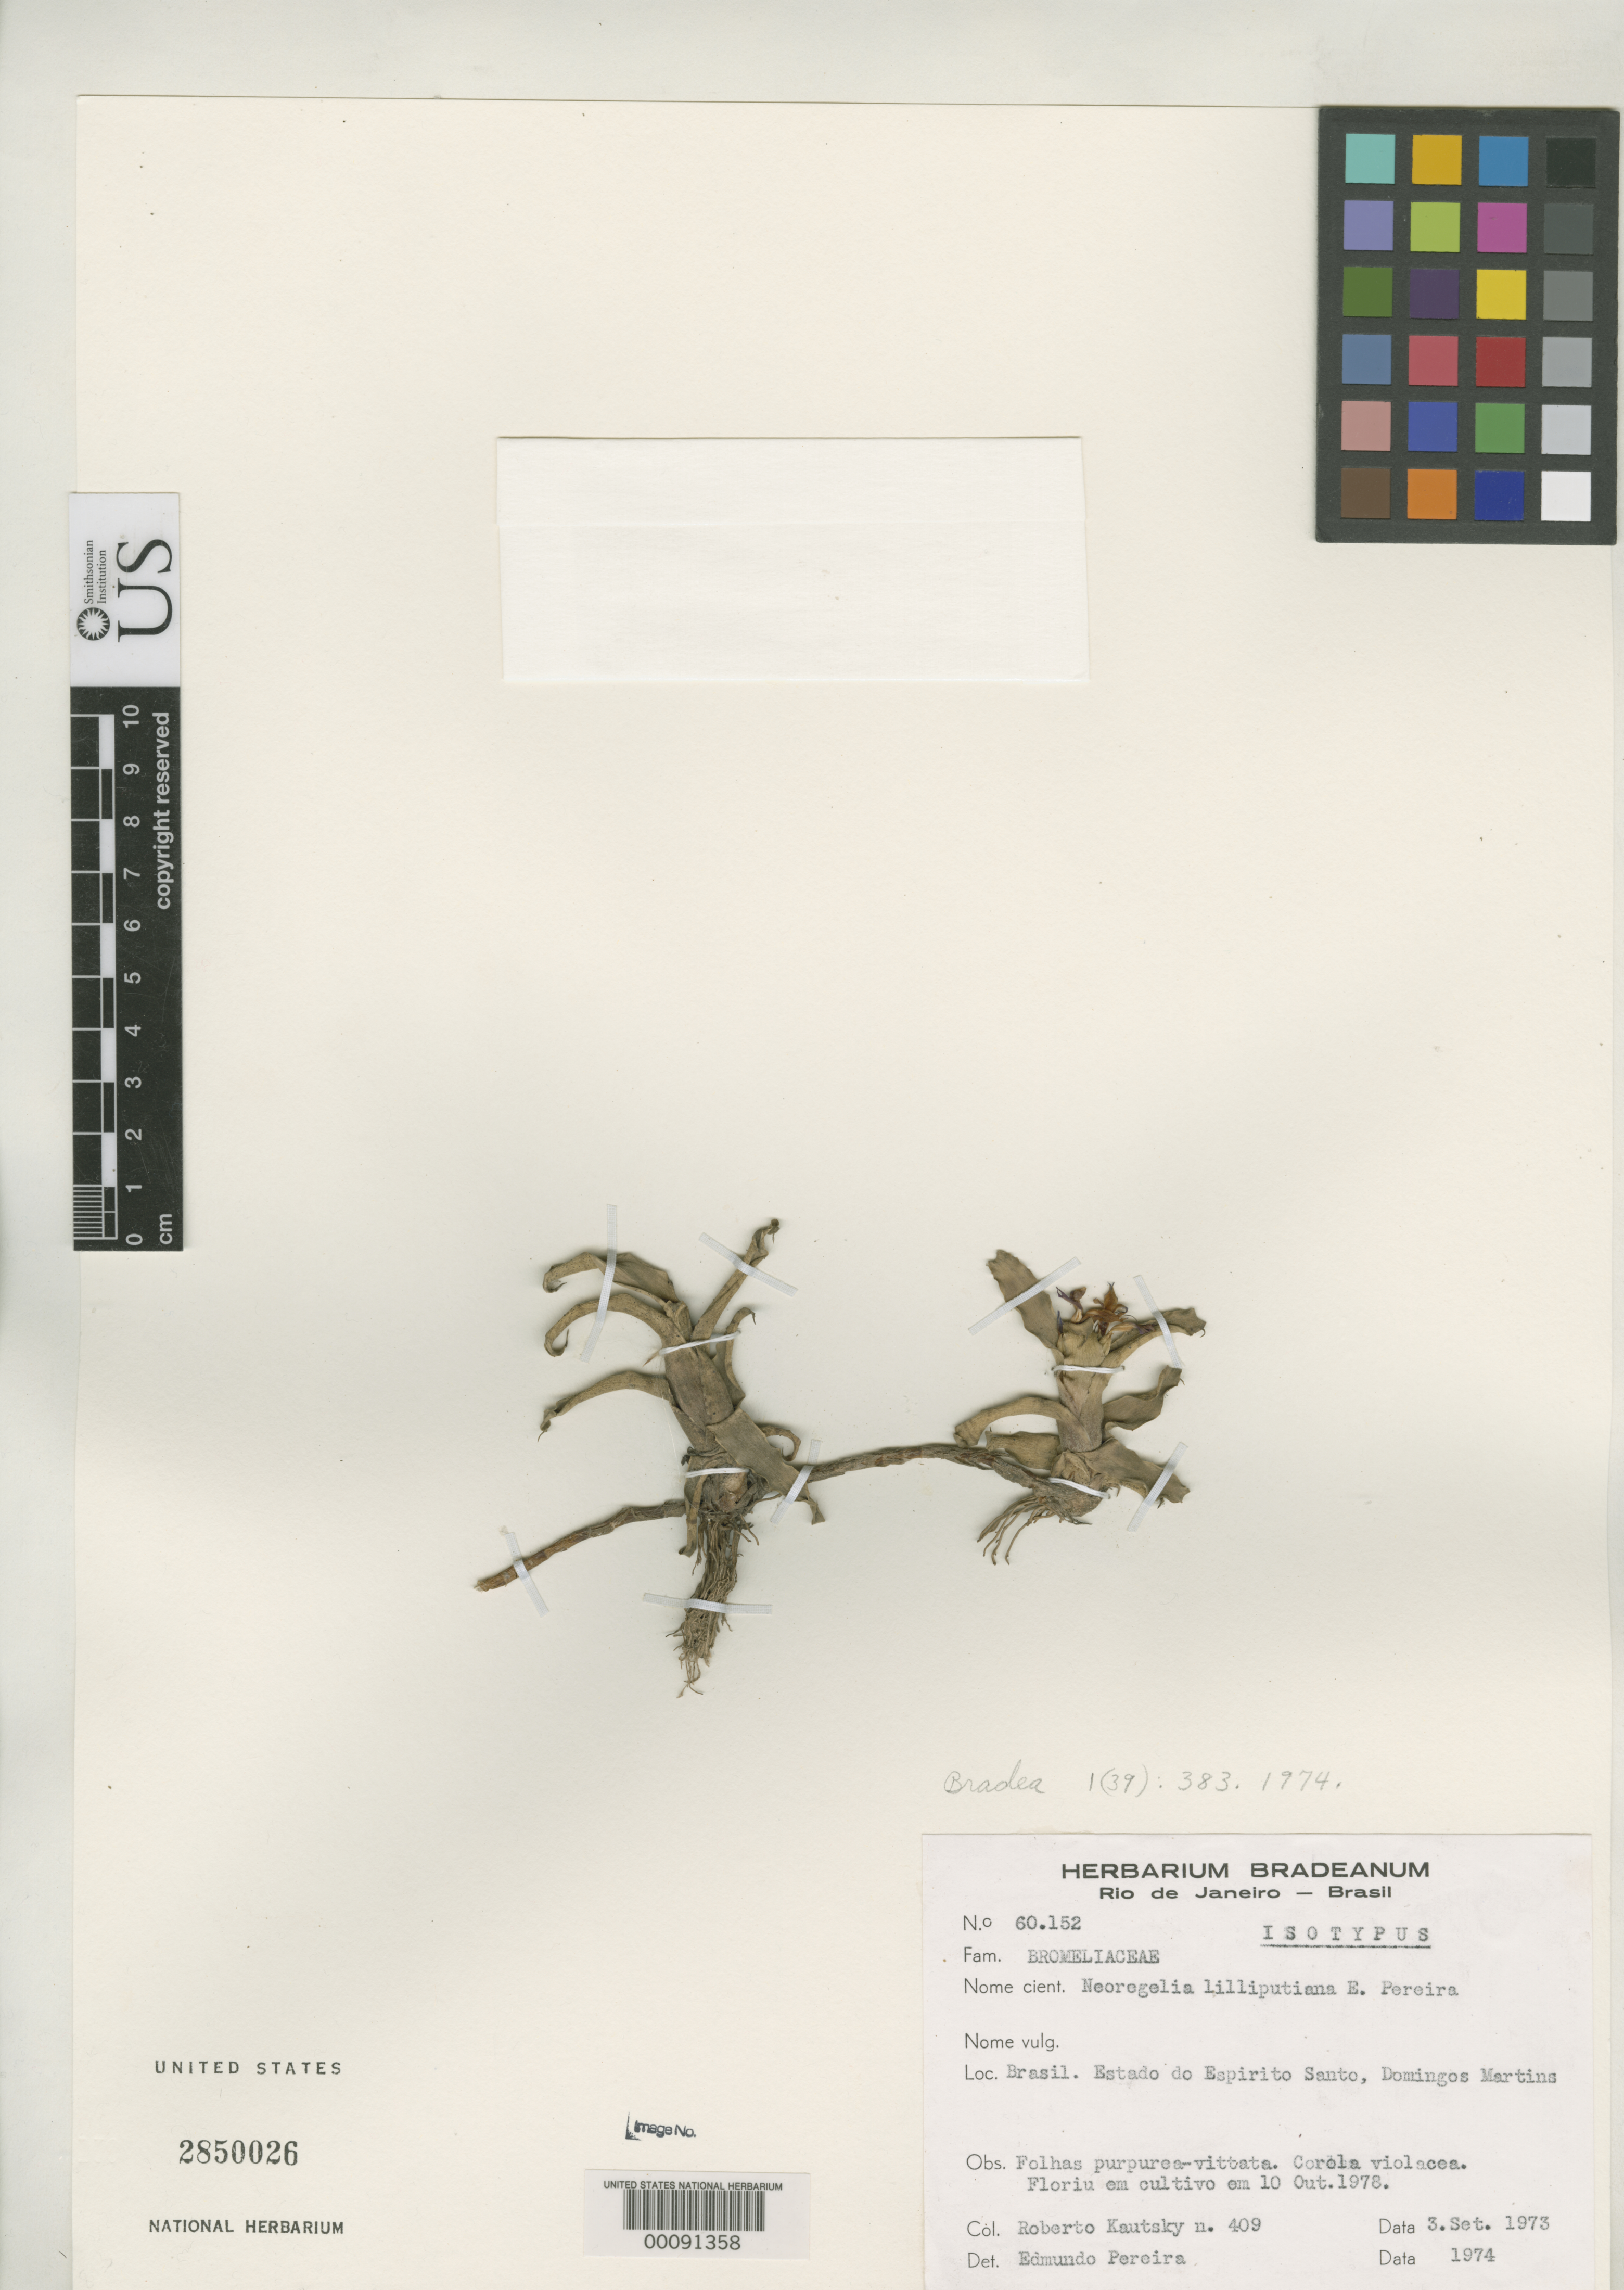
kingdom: Plantae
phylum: Tracheophyta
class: Liliopsida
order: Poales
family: Bromeliaceae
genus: Neoregelia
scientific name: Neoregelia lilliputiana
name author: E. Pereira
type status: Isotype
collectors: R. Kautsky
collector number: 409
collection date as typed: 03 Sep 1973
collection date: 1973-09-03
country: Brazil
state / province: Espírito Santo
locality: Domingos Martins.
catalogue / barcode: US 2850026